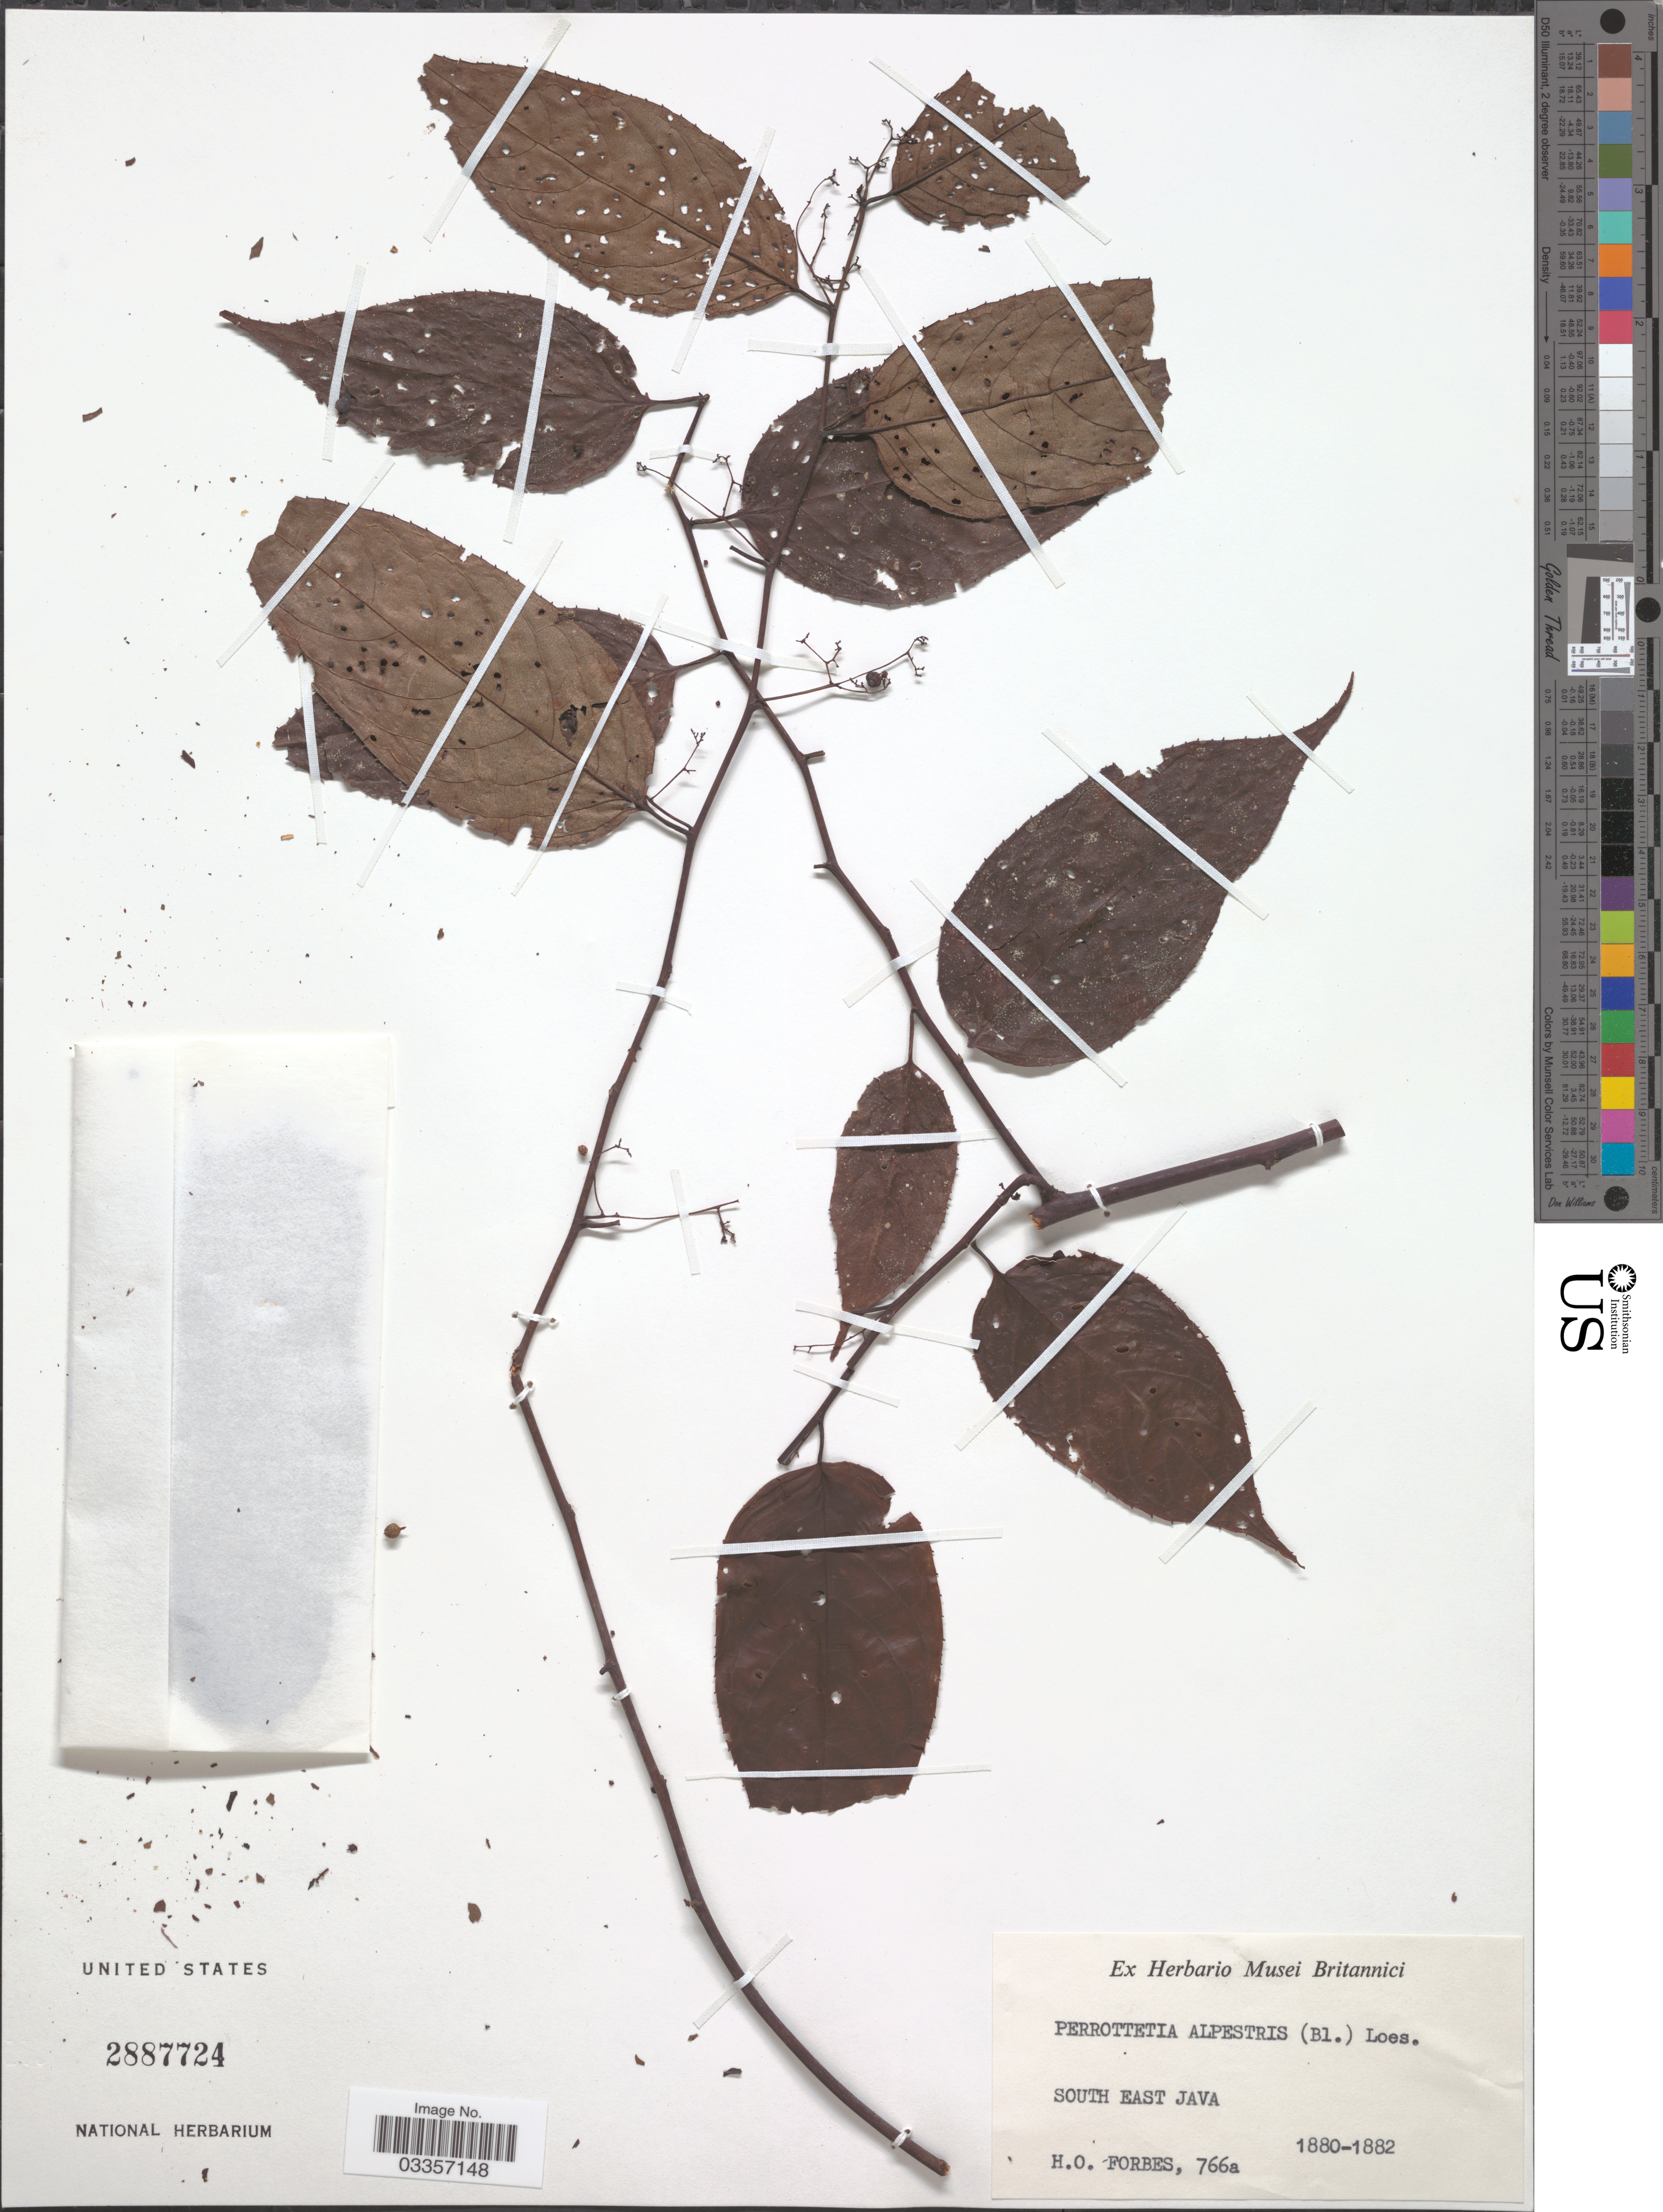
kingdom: Plantae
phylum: Tracheophyta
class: Magnoliopsida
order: Huerteales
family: Dipentodontaceae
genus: Perrottetia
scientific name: Perrottetia alpestris subsp. alpestris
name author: (Blume) Loes.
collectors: H. O. Forbes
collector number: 766a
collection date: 1880/1882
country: Indonesia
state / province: Java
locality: South East Java.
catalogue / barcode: US 2887724